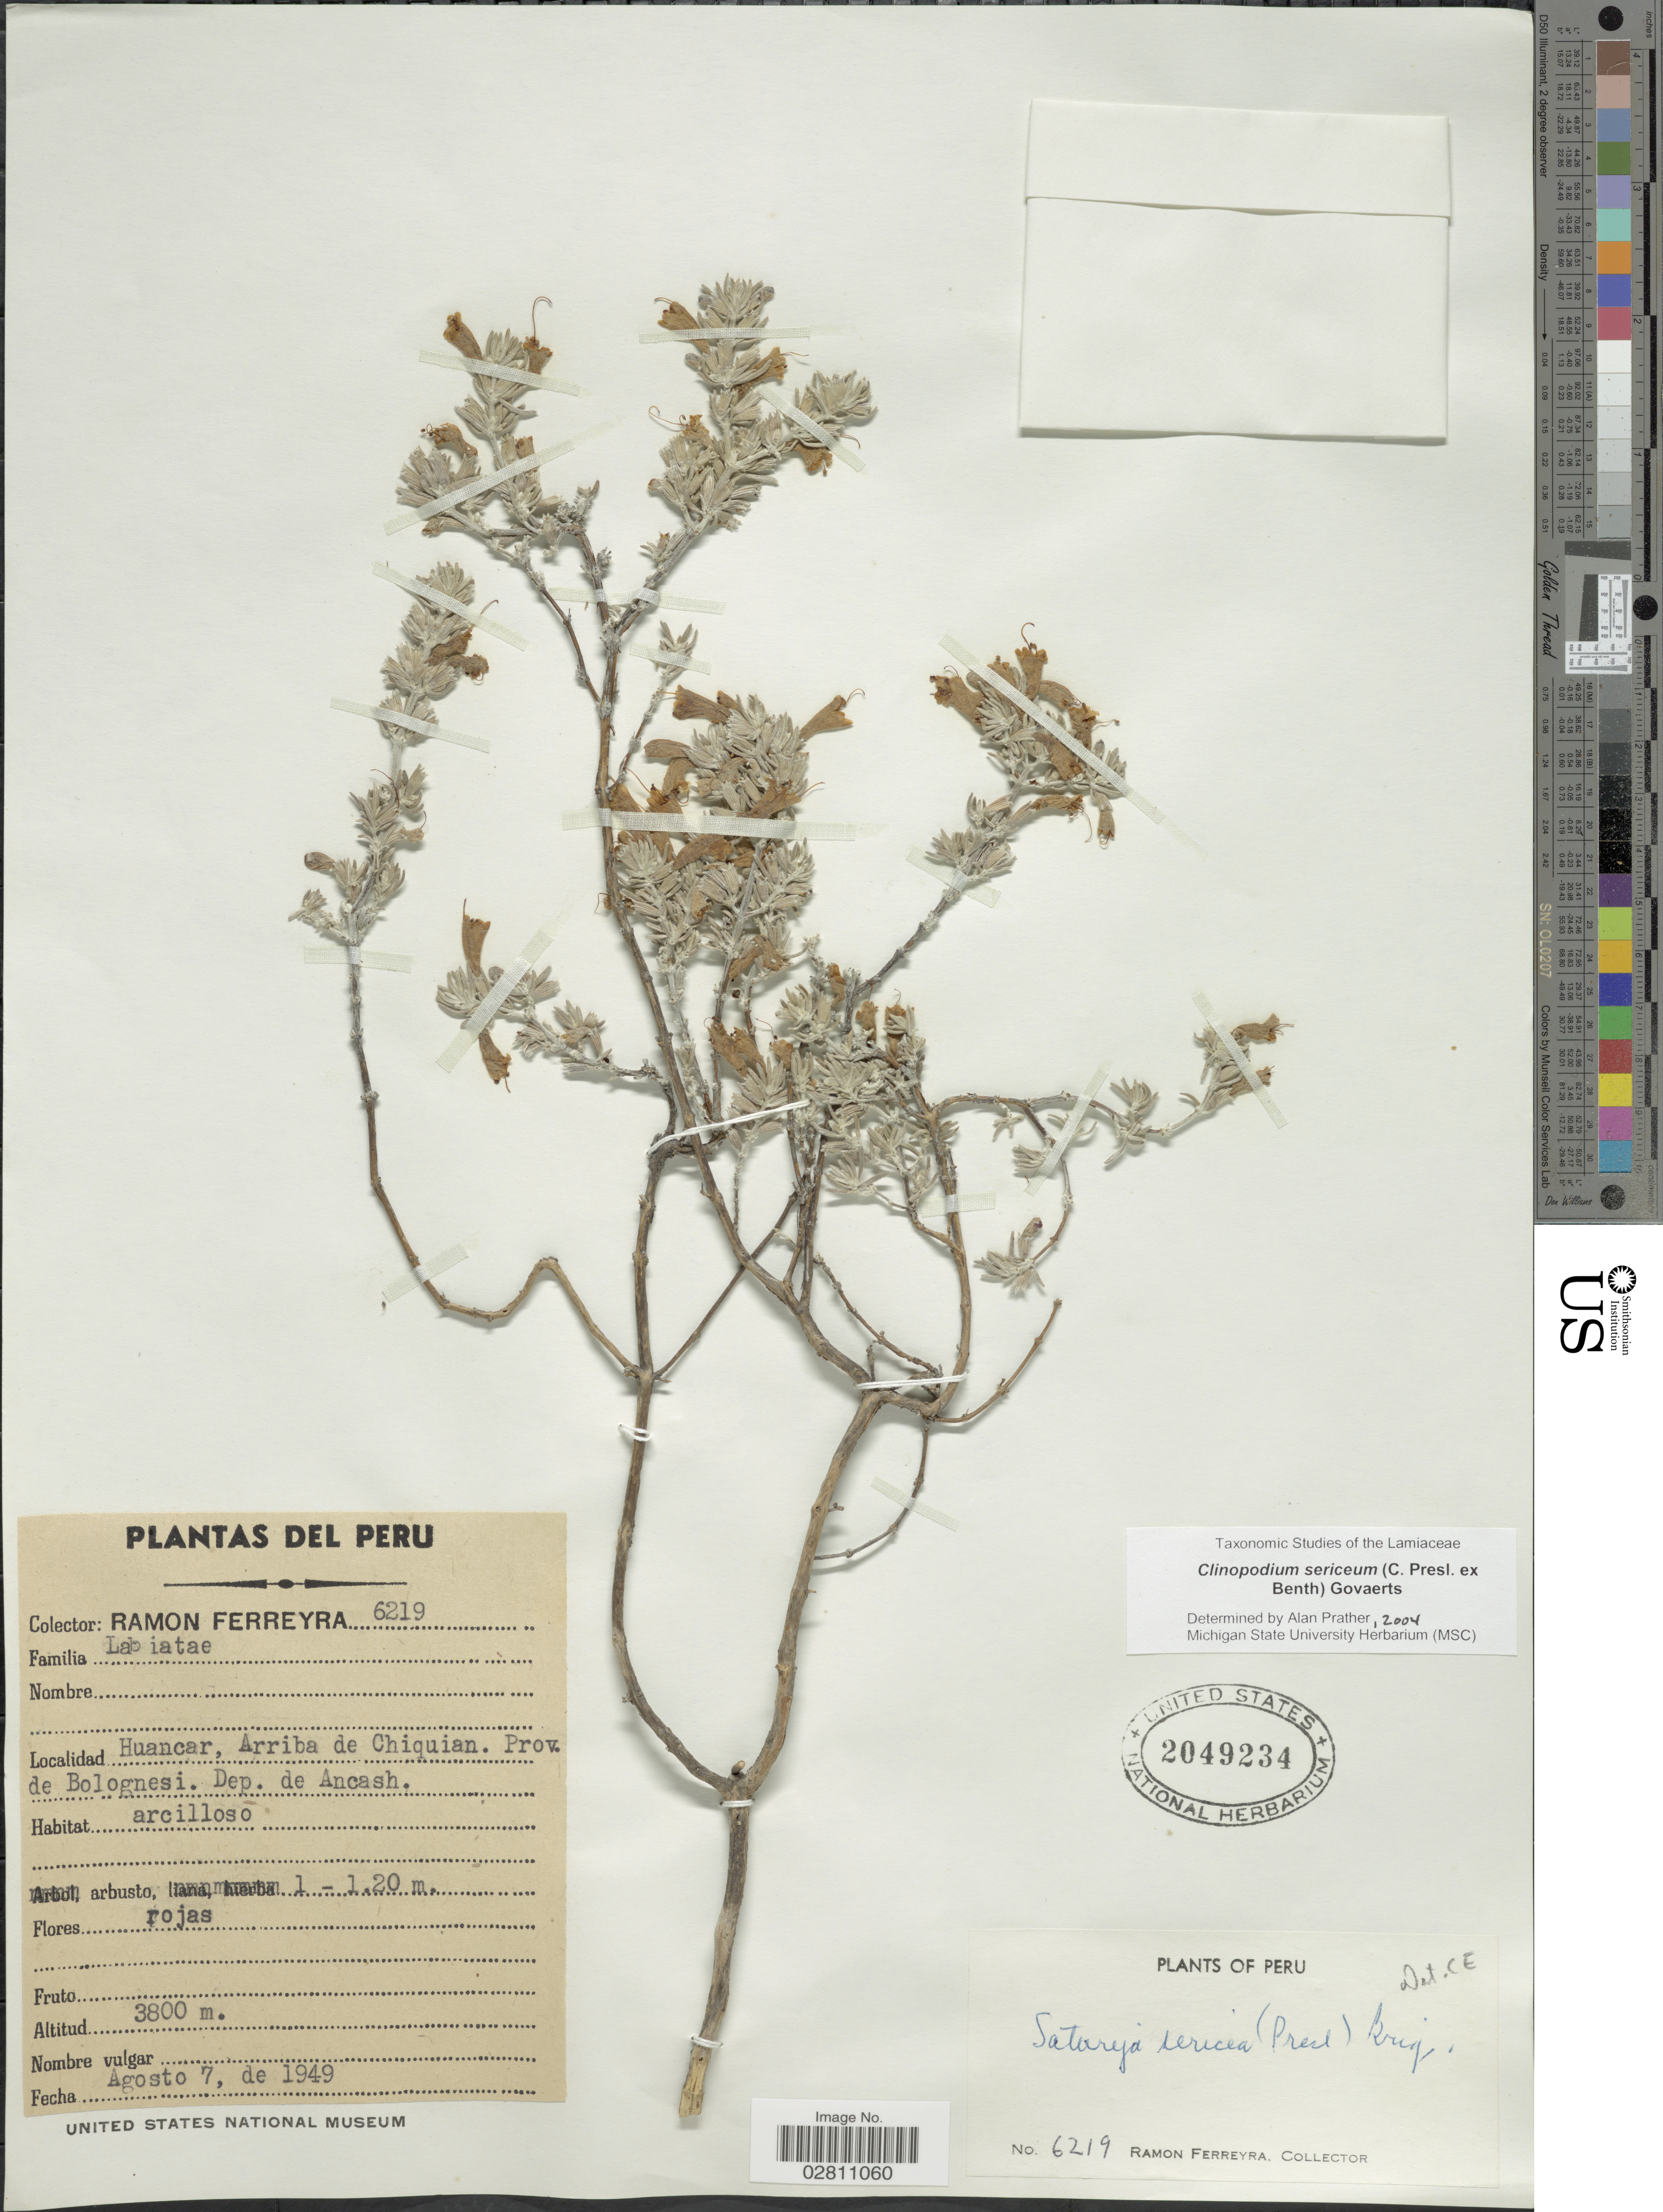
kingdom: Plantae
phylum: Tracheophyta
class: Magnoliopsida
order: Lamiales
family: Lamiaceae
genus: Clinopodium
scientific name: Clinopodium sericeum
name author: (C. Presl ex Benth.) Govaerts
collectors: R. A. Ferreyra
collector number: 6219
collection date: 1949-08-07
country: Peru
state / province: Ancash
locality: Huancar, Arriba de Chiquian, Prov. de Bolognesi, Dep. de Ancash.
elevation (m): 3800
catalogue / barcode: US 2049234